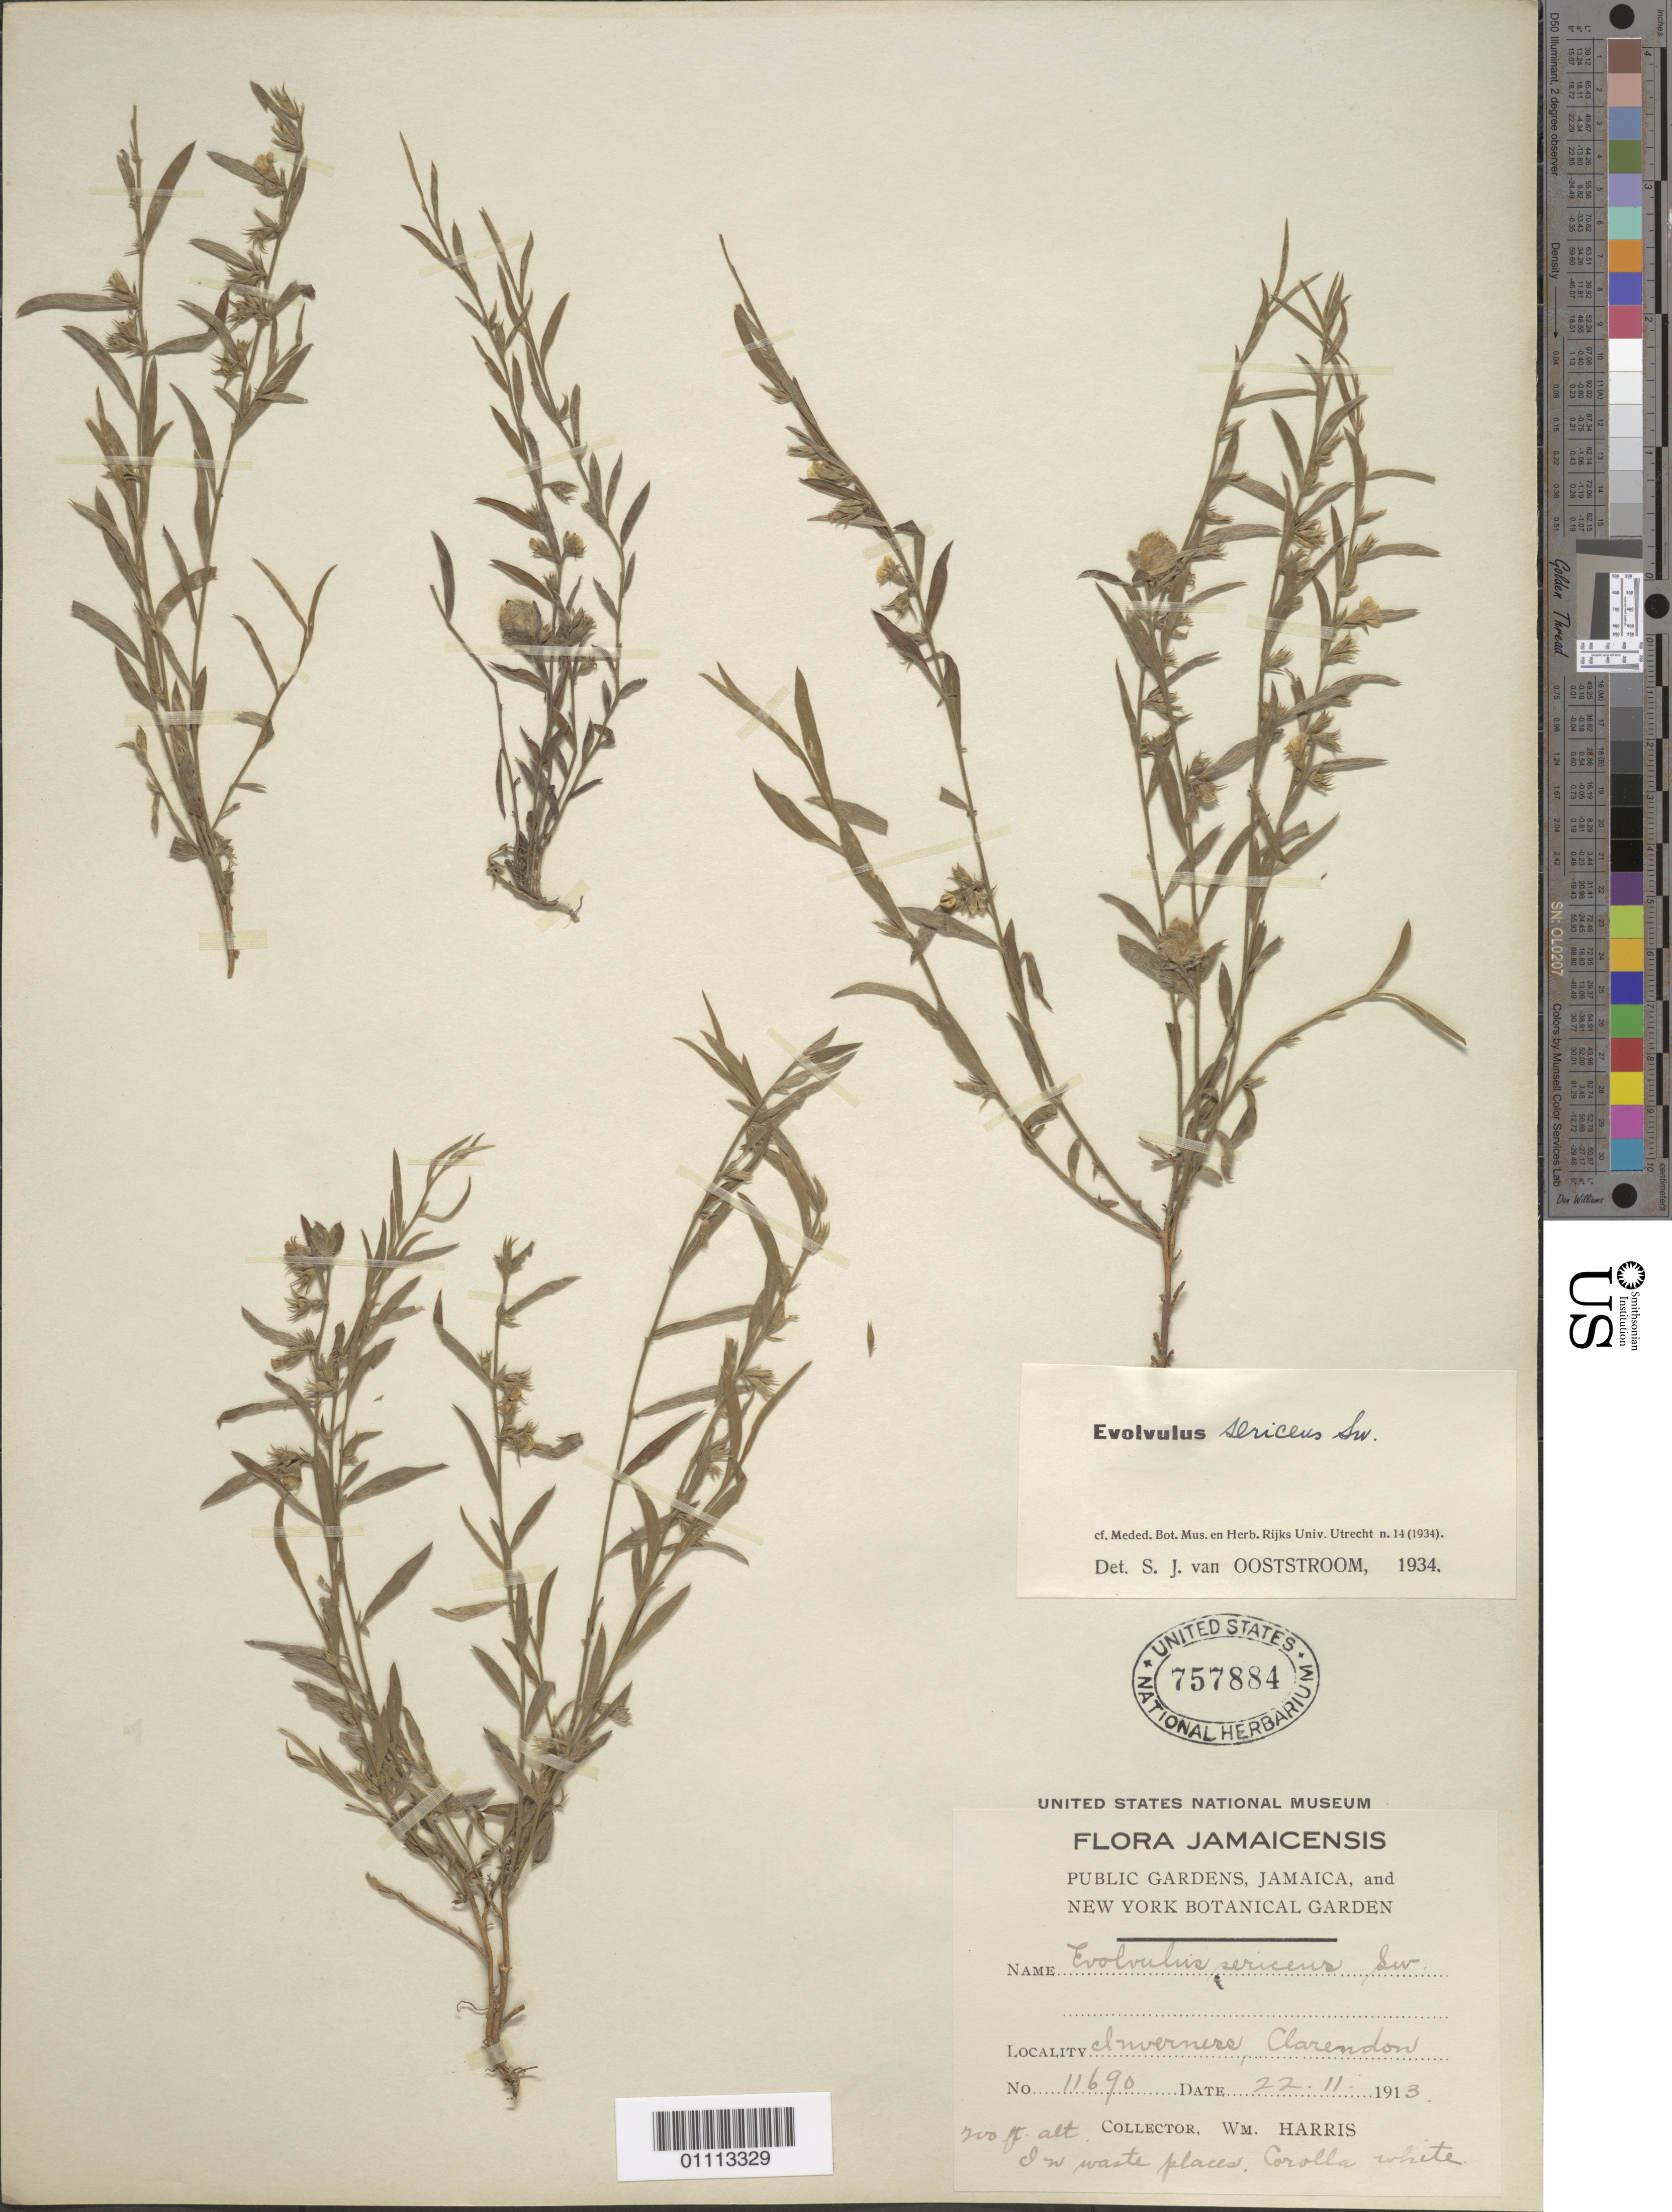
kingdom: Plantae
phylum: Tracheophyta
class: Magnoliopsida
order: Solanales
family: Convolvulaceae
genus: Evolvulus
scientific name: Evolvulus sericeus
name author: Sw.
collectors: W. Harris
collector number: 11690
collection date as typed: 22 Nov 1913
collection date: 1913-11-22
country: Jamaica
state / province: Clarendon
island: Jamaica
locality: Inverness. In waste places.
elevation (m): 61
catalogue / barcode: US 757884